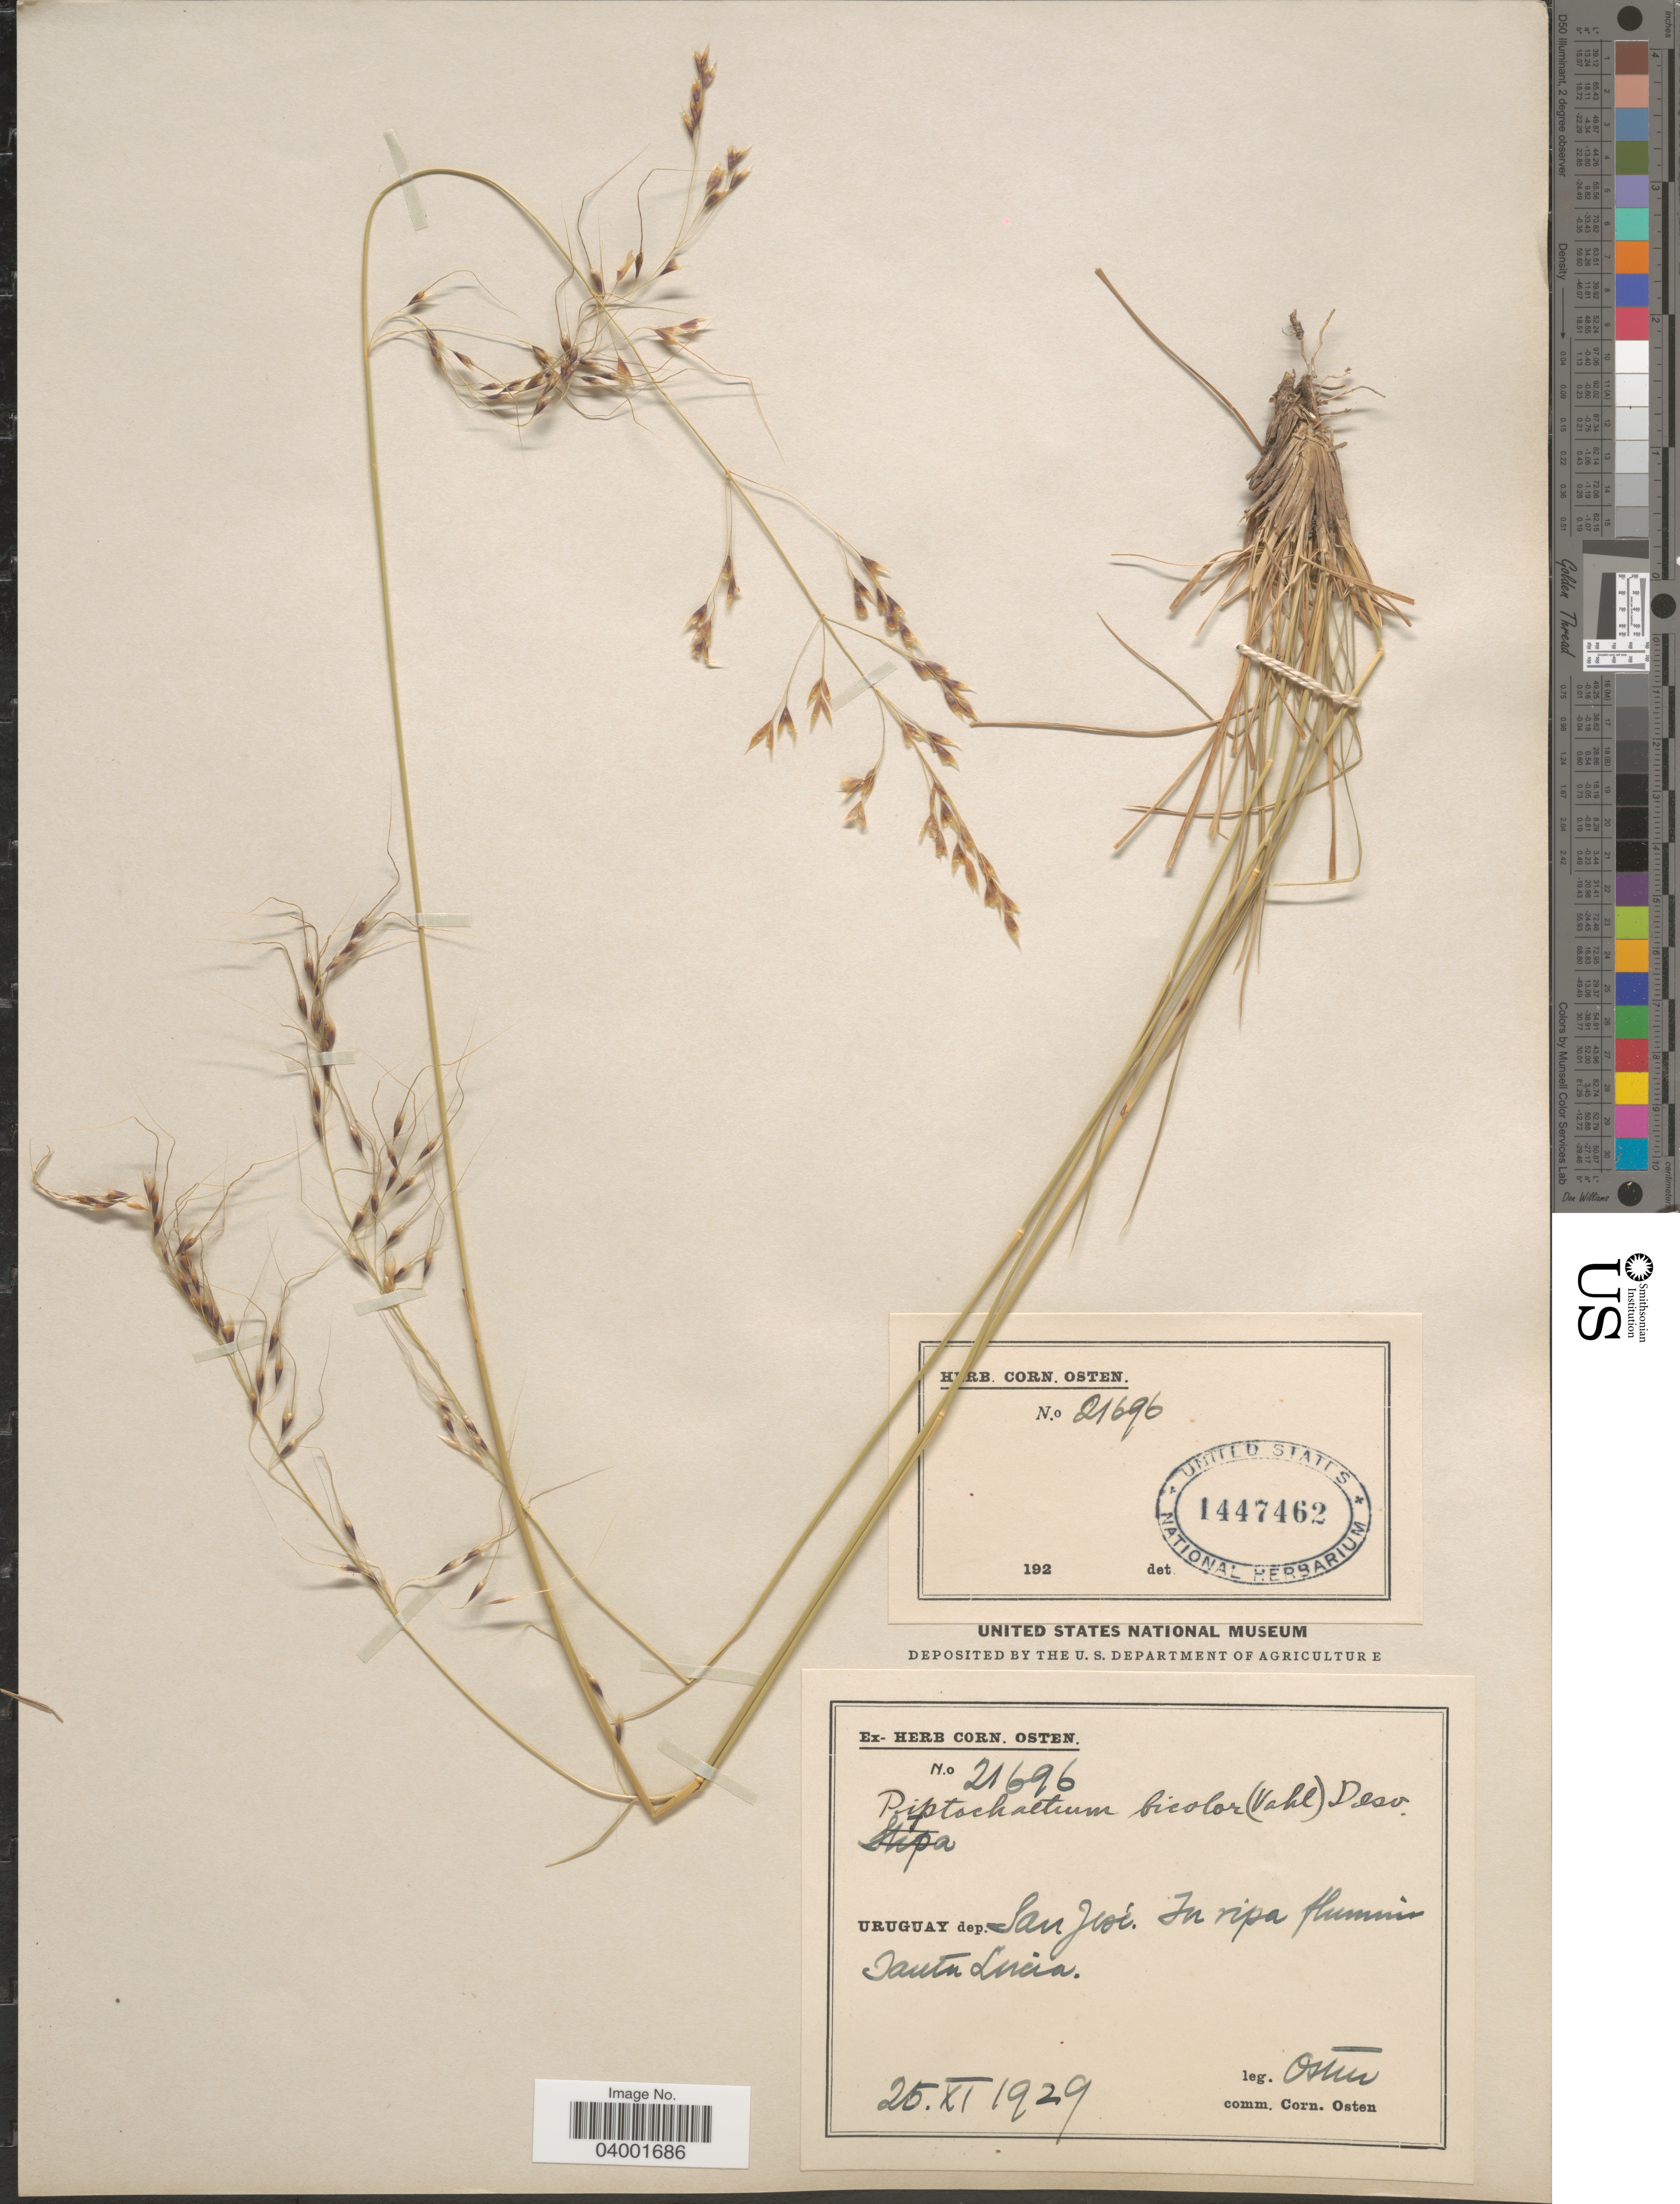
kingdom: Plantae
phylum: Tracheophyta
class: Liliopsida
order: Poales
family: Poaceae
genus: Piptochaetium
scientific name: Piptochaetium bicolor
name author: (Vahl) É. Desv.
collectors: C. Osten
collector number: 21696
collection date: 1929-11-25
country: Uruguay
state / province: San Jose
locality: Dep. San José. In ripa flummis Santa Lucia.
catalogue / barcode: US 1447462